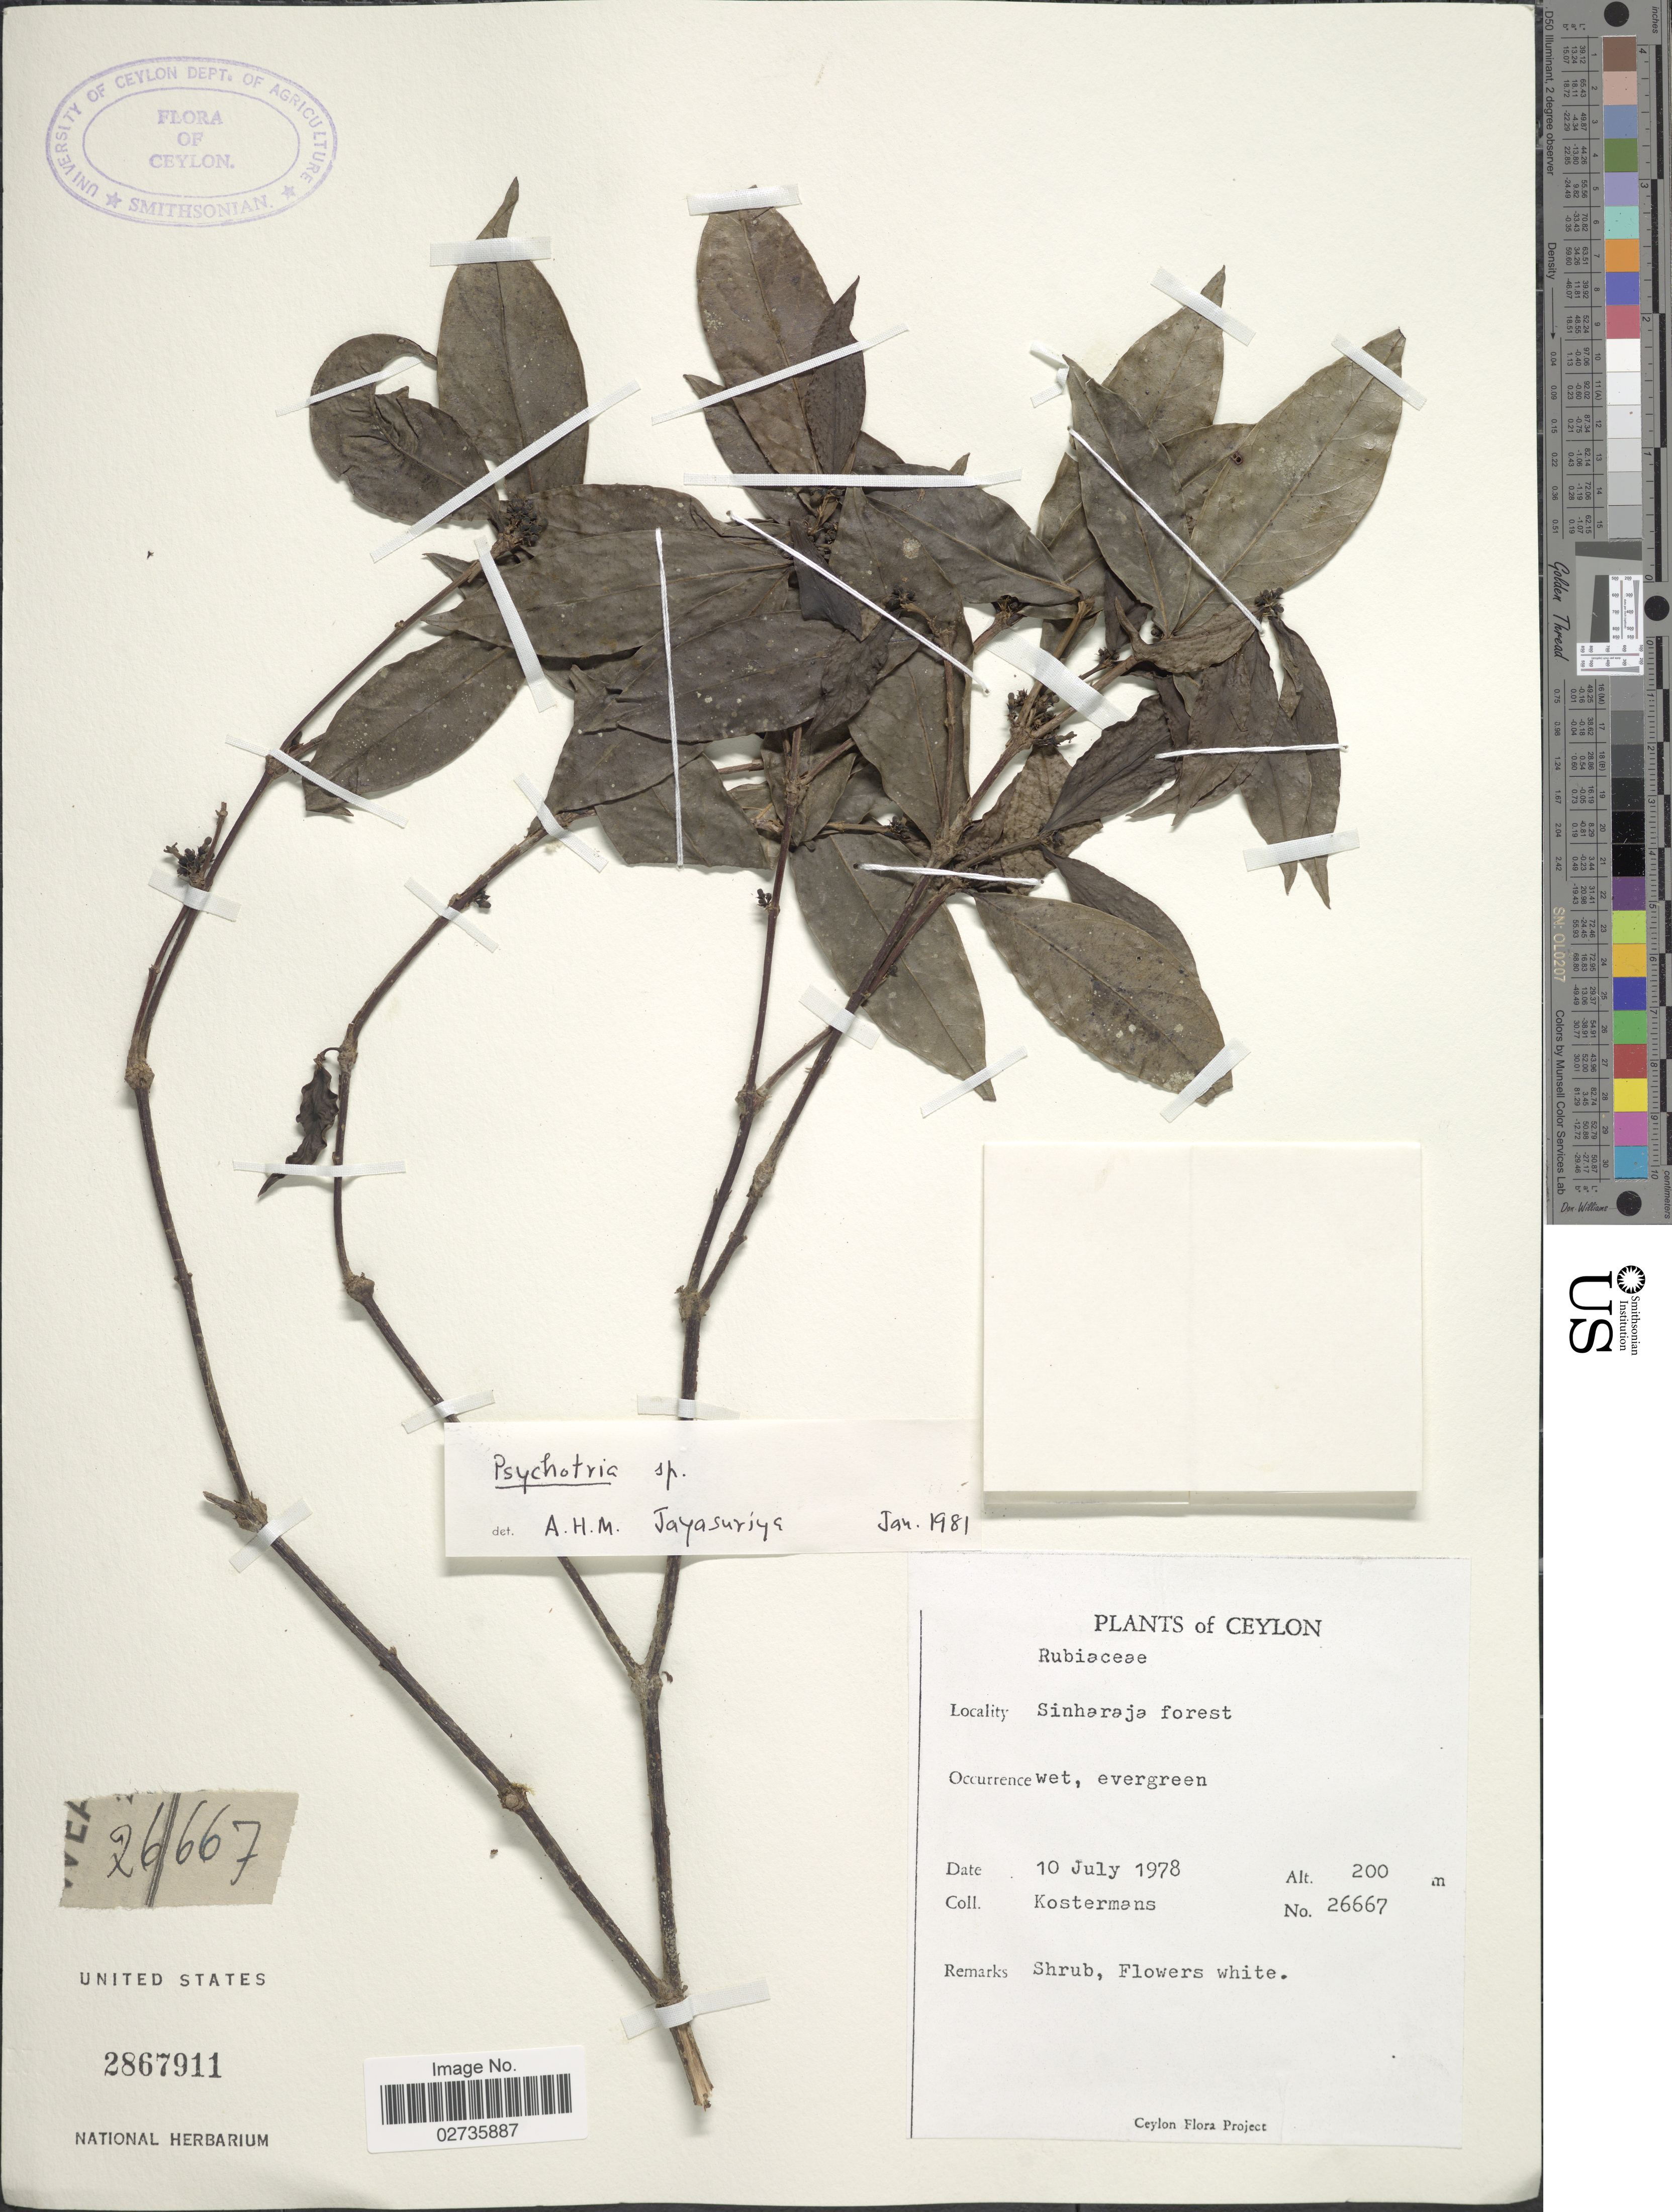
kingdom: Plantae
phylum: Tracheophyta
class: Magnoliopsida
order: Gentianales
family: Rubiaceae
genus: Psychotria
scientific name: Psychotria sp.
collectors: Kostermans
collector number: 26667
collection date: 1978-07-10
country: Sri Lanka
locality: Ceylon, Sinharaja forest, wet, evergreen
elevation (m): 200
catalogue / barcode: US 2867911